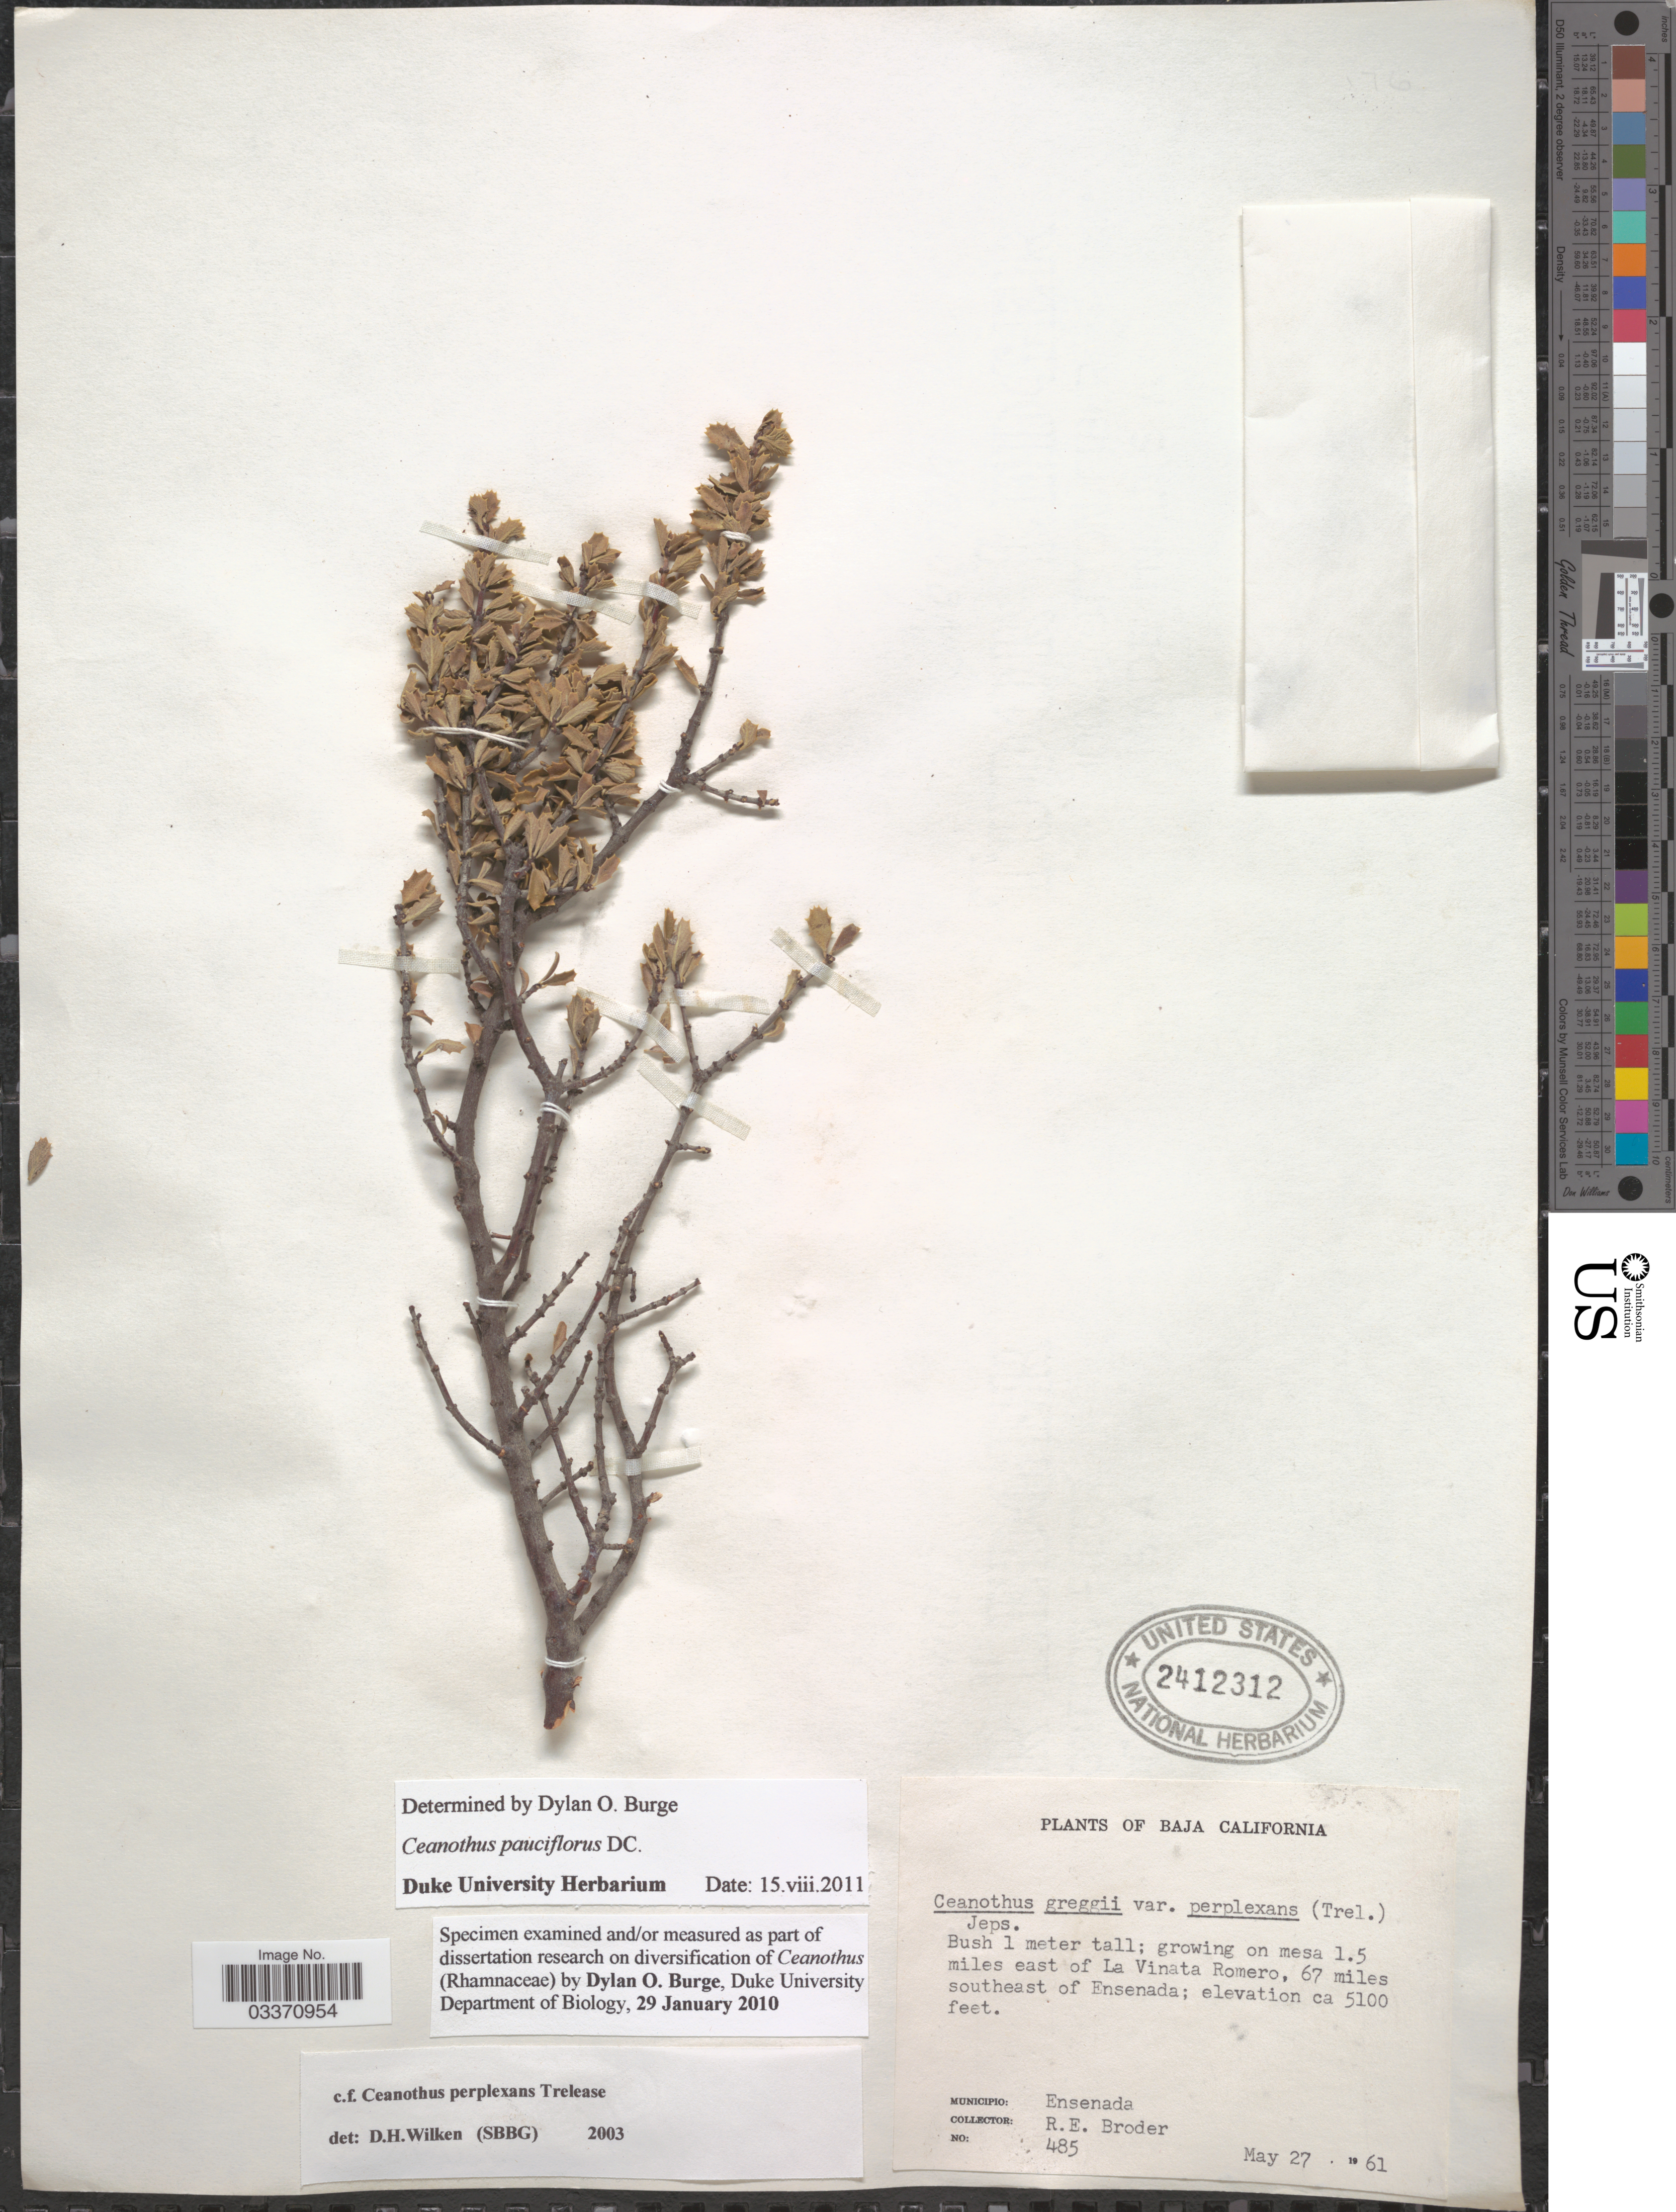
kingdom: Plantae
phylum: Tracheophyta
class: Magnoliopsida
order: Rosales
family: Rhamnaceae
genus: Ceanothus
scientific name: Ceanothus pauciflorus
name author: DC.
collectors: R. Broder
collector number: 485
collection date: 1961-05-27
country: Mexico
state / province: Baja California Norte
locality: Growing on mesa 1.5 miles east of La Vinata Romero, 67 miles southeast of Ensenada. Municipio: Ensenada.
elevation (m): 1554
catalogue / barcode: US 2412312